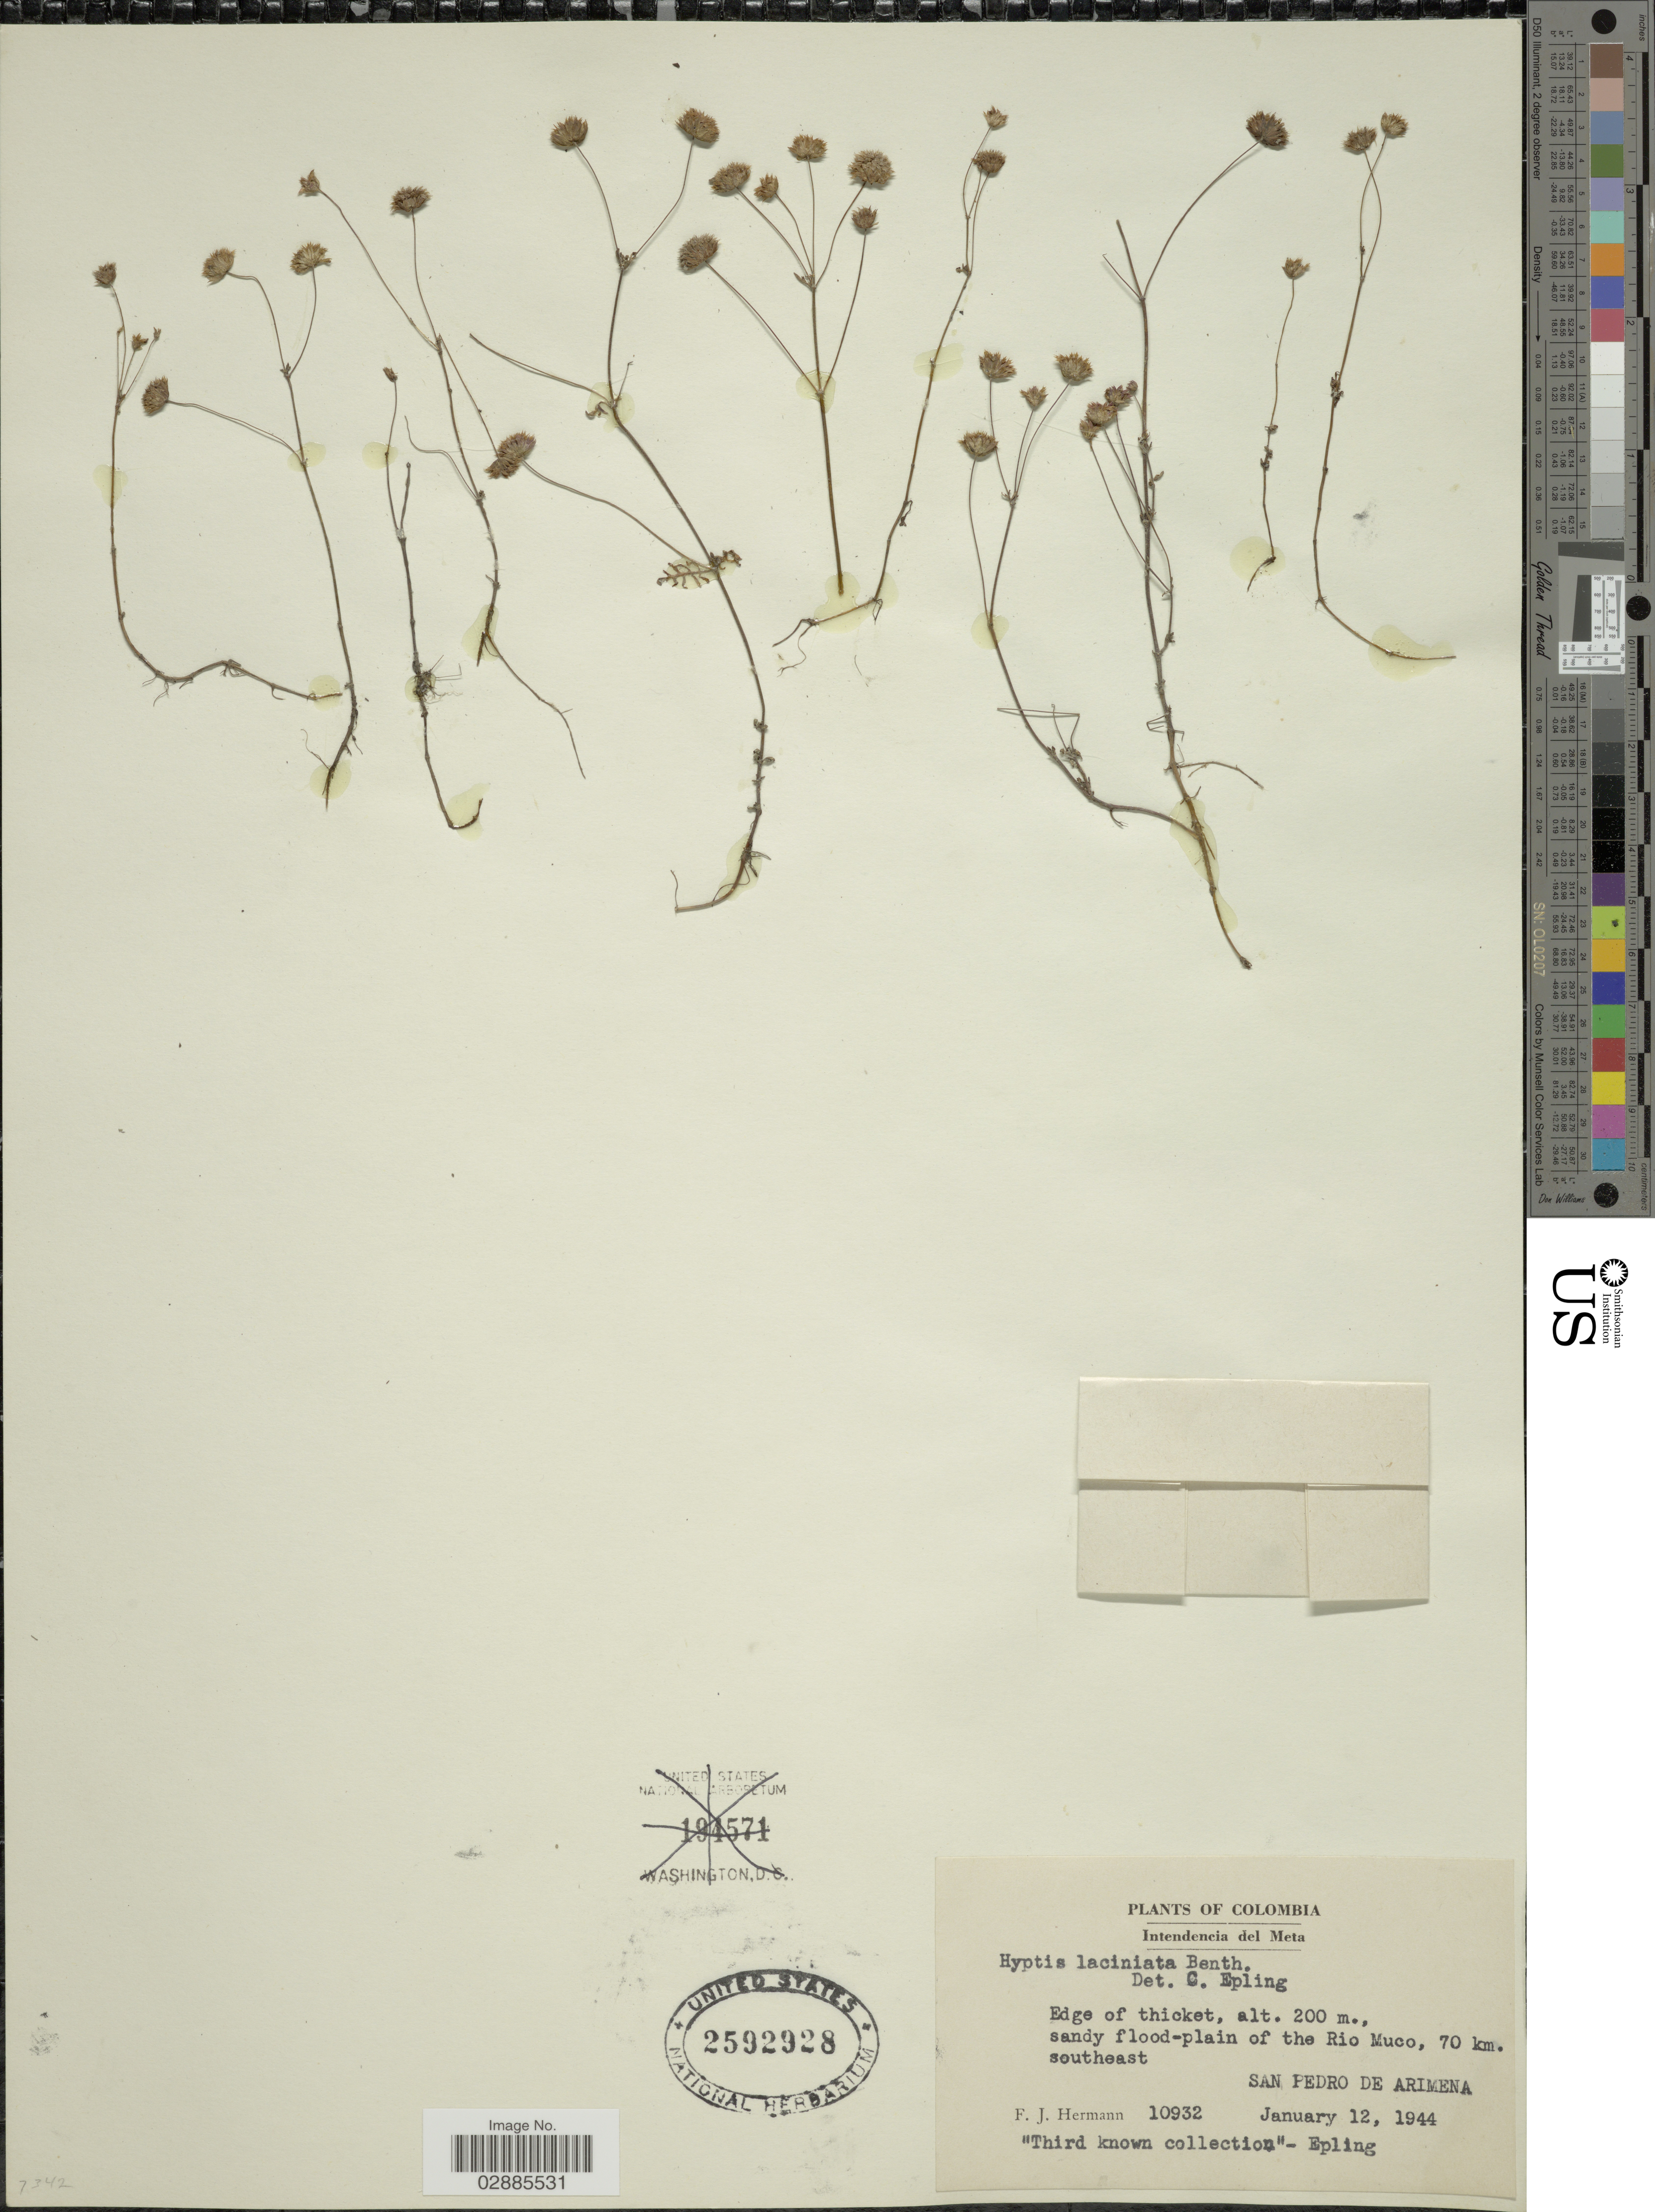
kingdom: Plantae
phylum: Tracheophyta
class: Magnoliopsida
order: Lamiales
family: Lamiaceae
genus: Hyptis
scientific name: Hyptis laciniata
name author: Benth.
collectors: F. J. Hermann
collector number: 10932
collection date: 1944-01-12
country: Colombia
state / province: Meta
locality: Intendencia del Meta. Flood-plain of the Rio Muco, 70 km. southeast San Pedro de Arimena.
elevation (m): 200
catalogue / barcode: US 2592928